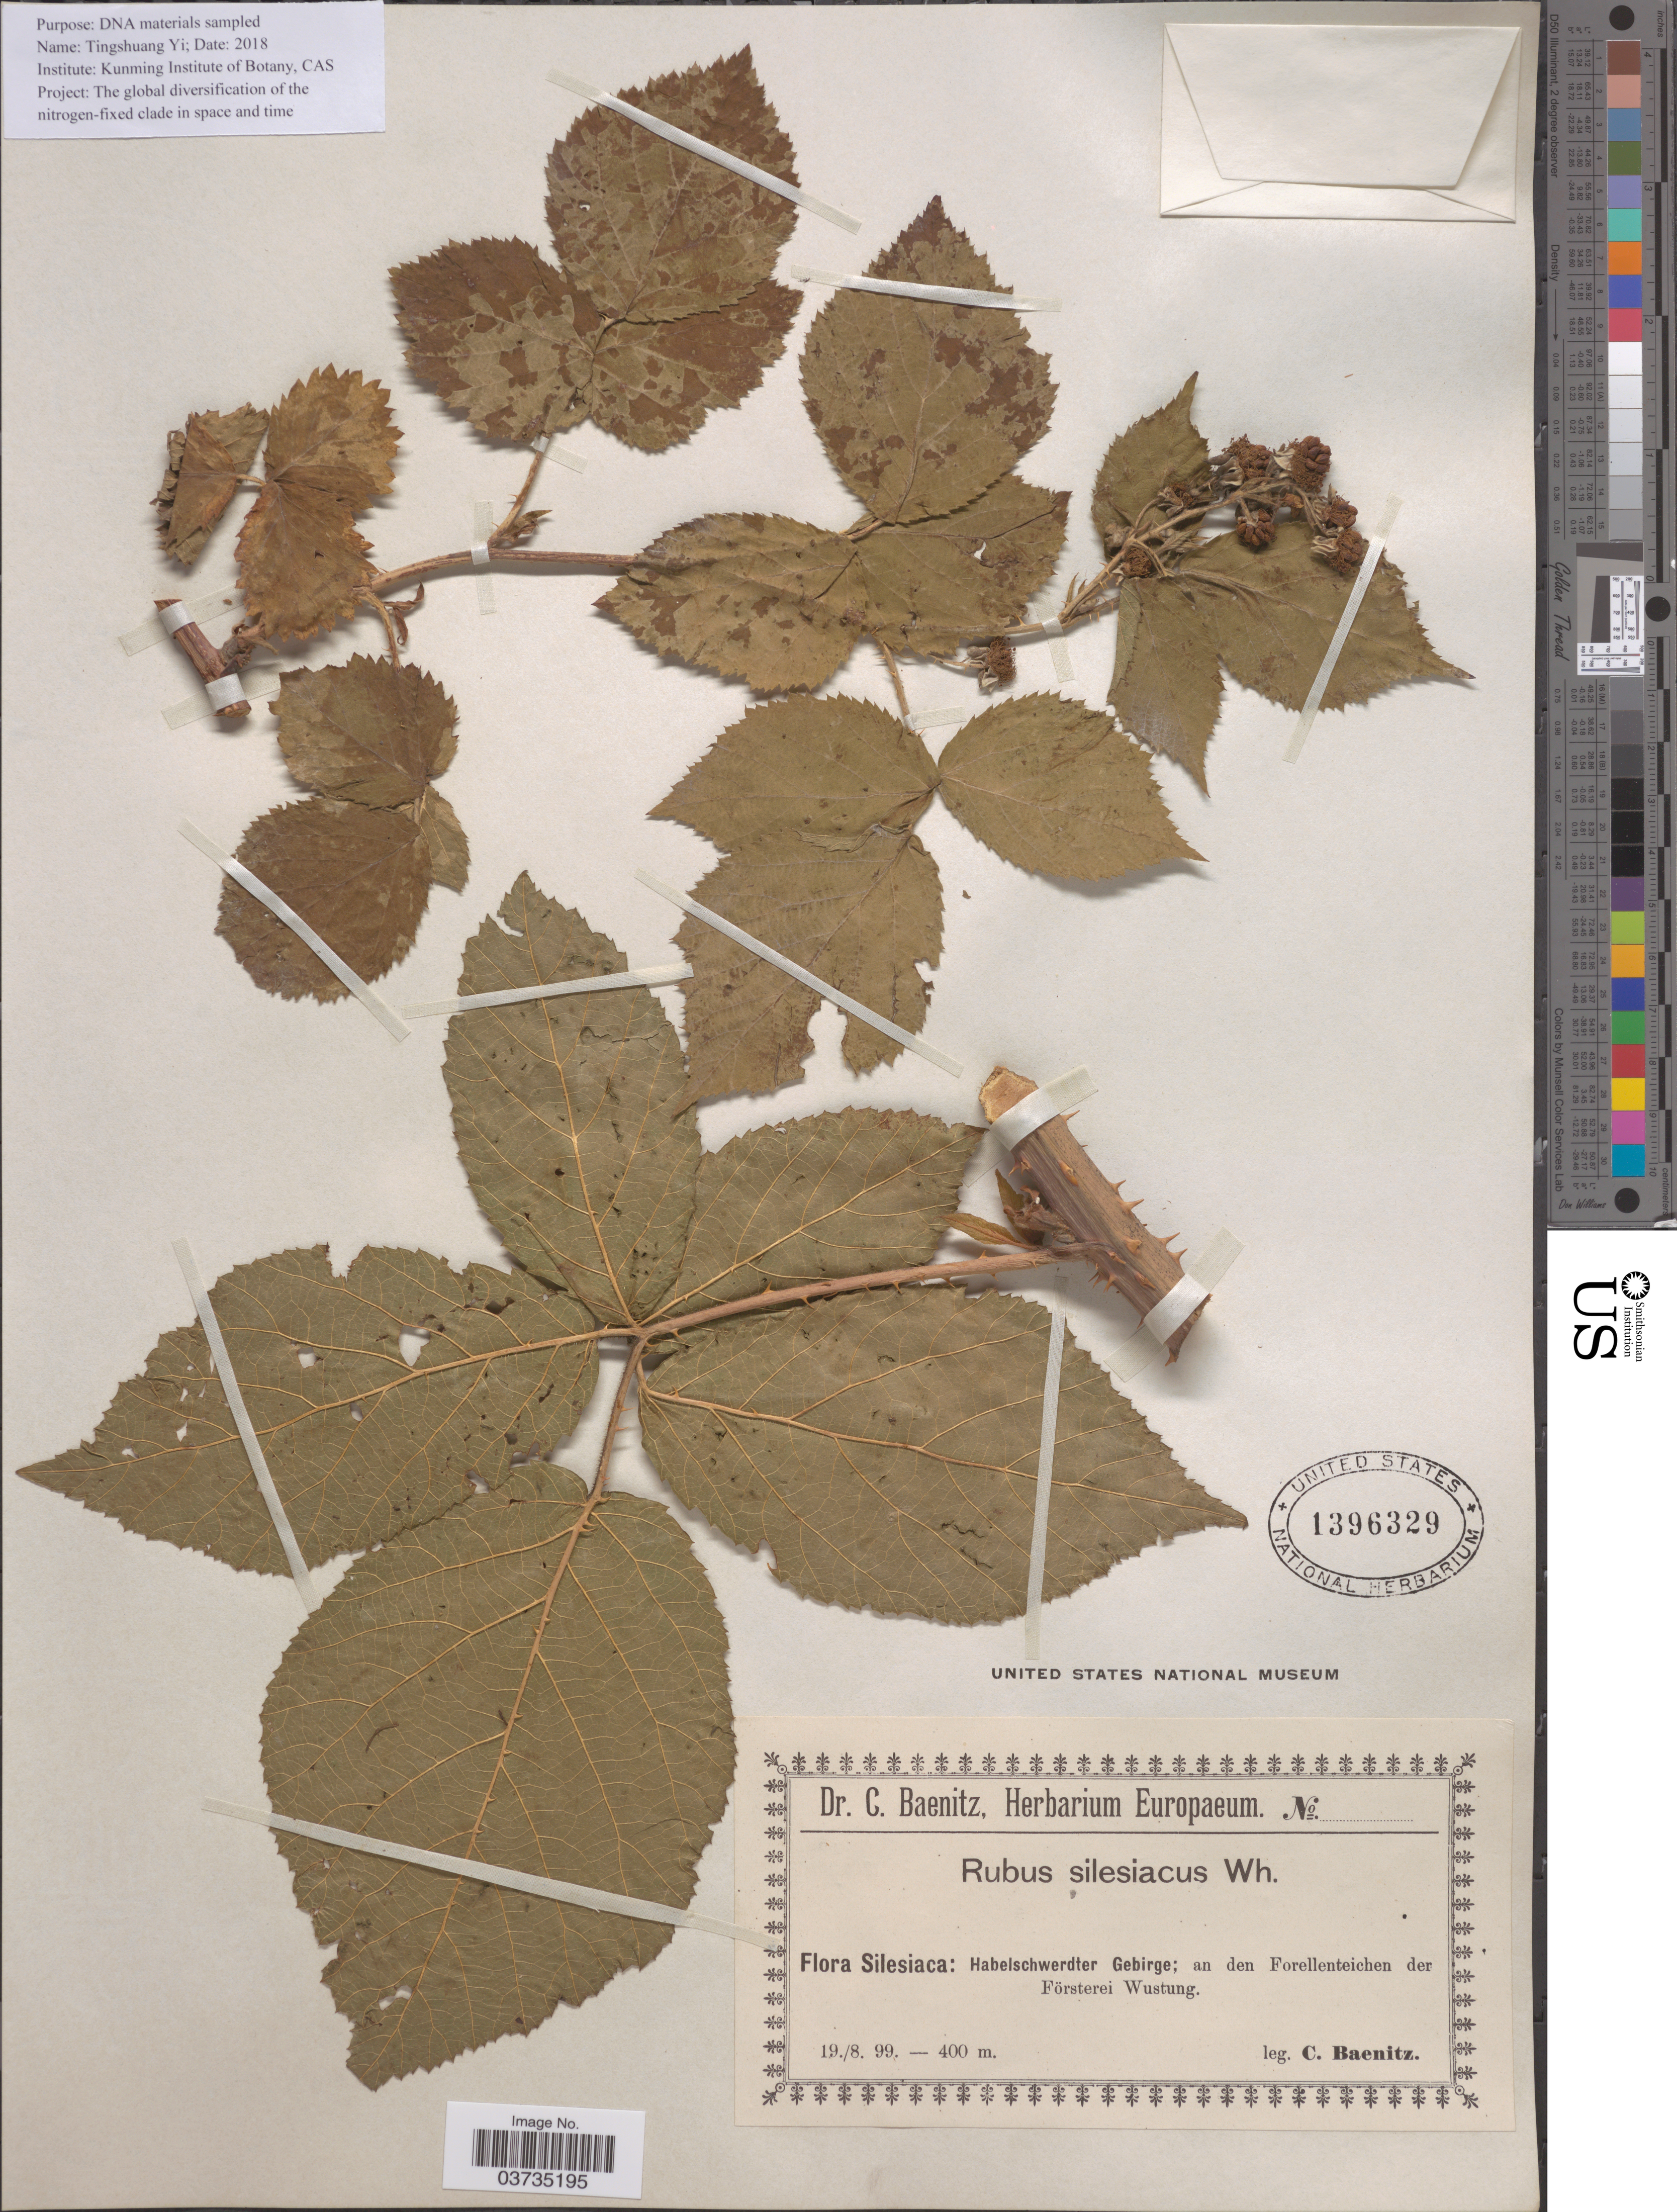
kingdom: Plantae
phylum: Tracheophyta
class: Magnoliopsida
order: Rosales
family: Rosaceae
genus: Rubus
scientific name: Rubus silesiacus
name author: Weihe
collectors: C. G. Baenitz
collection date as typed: Transcribed d/m/y: 19/8/99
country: Poland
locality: Silesiaca: Habelschwerdter Gebirge; an den Forellenteichen der Försterei Wustung.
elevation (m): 400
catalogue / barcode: US 1396329